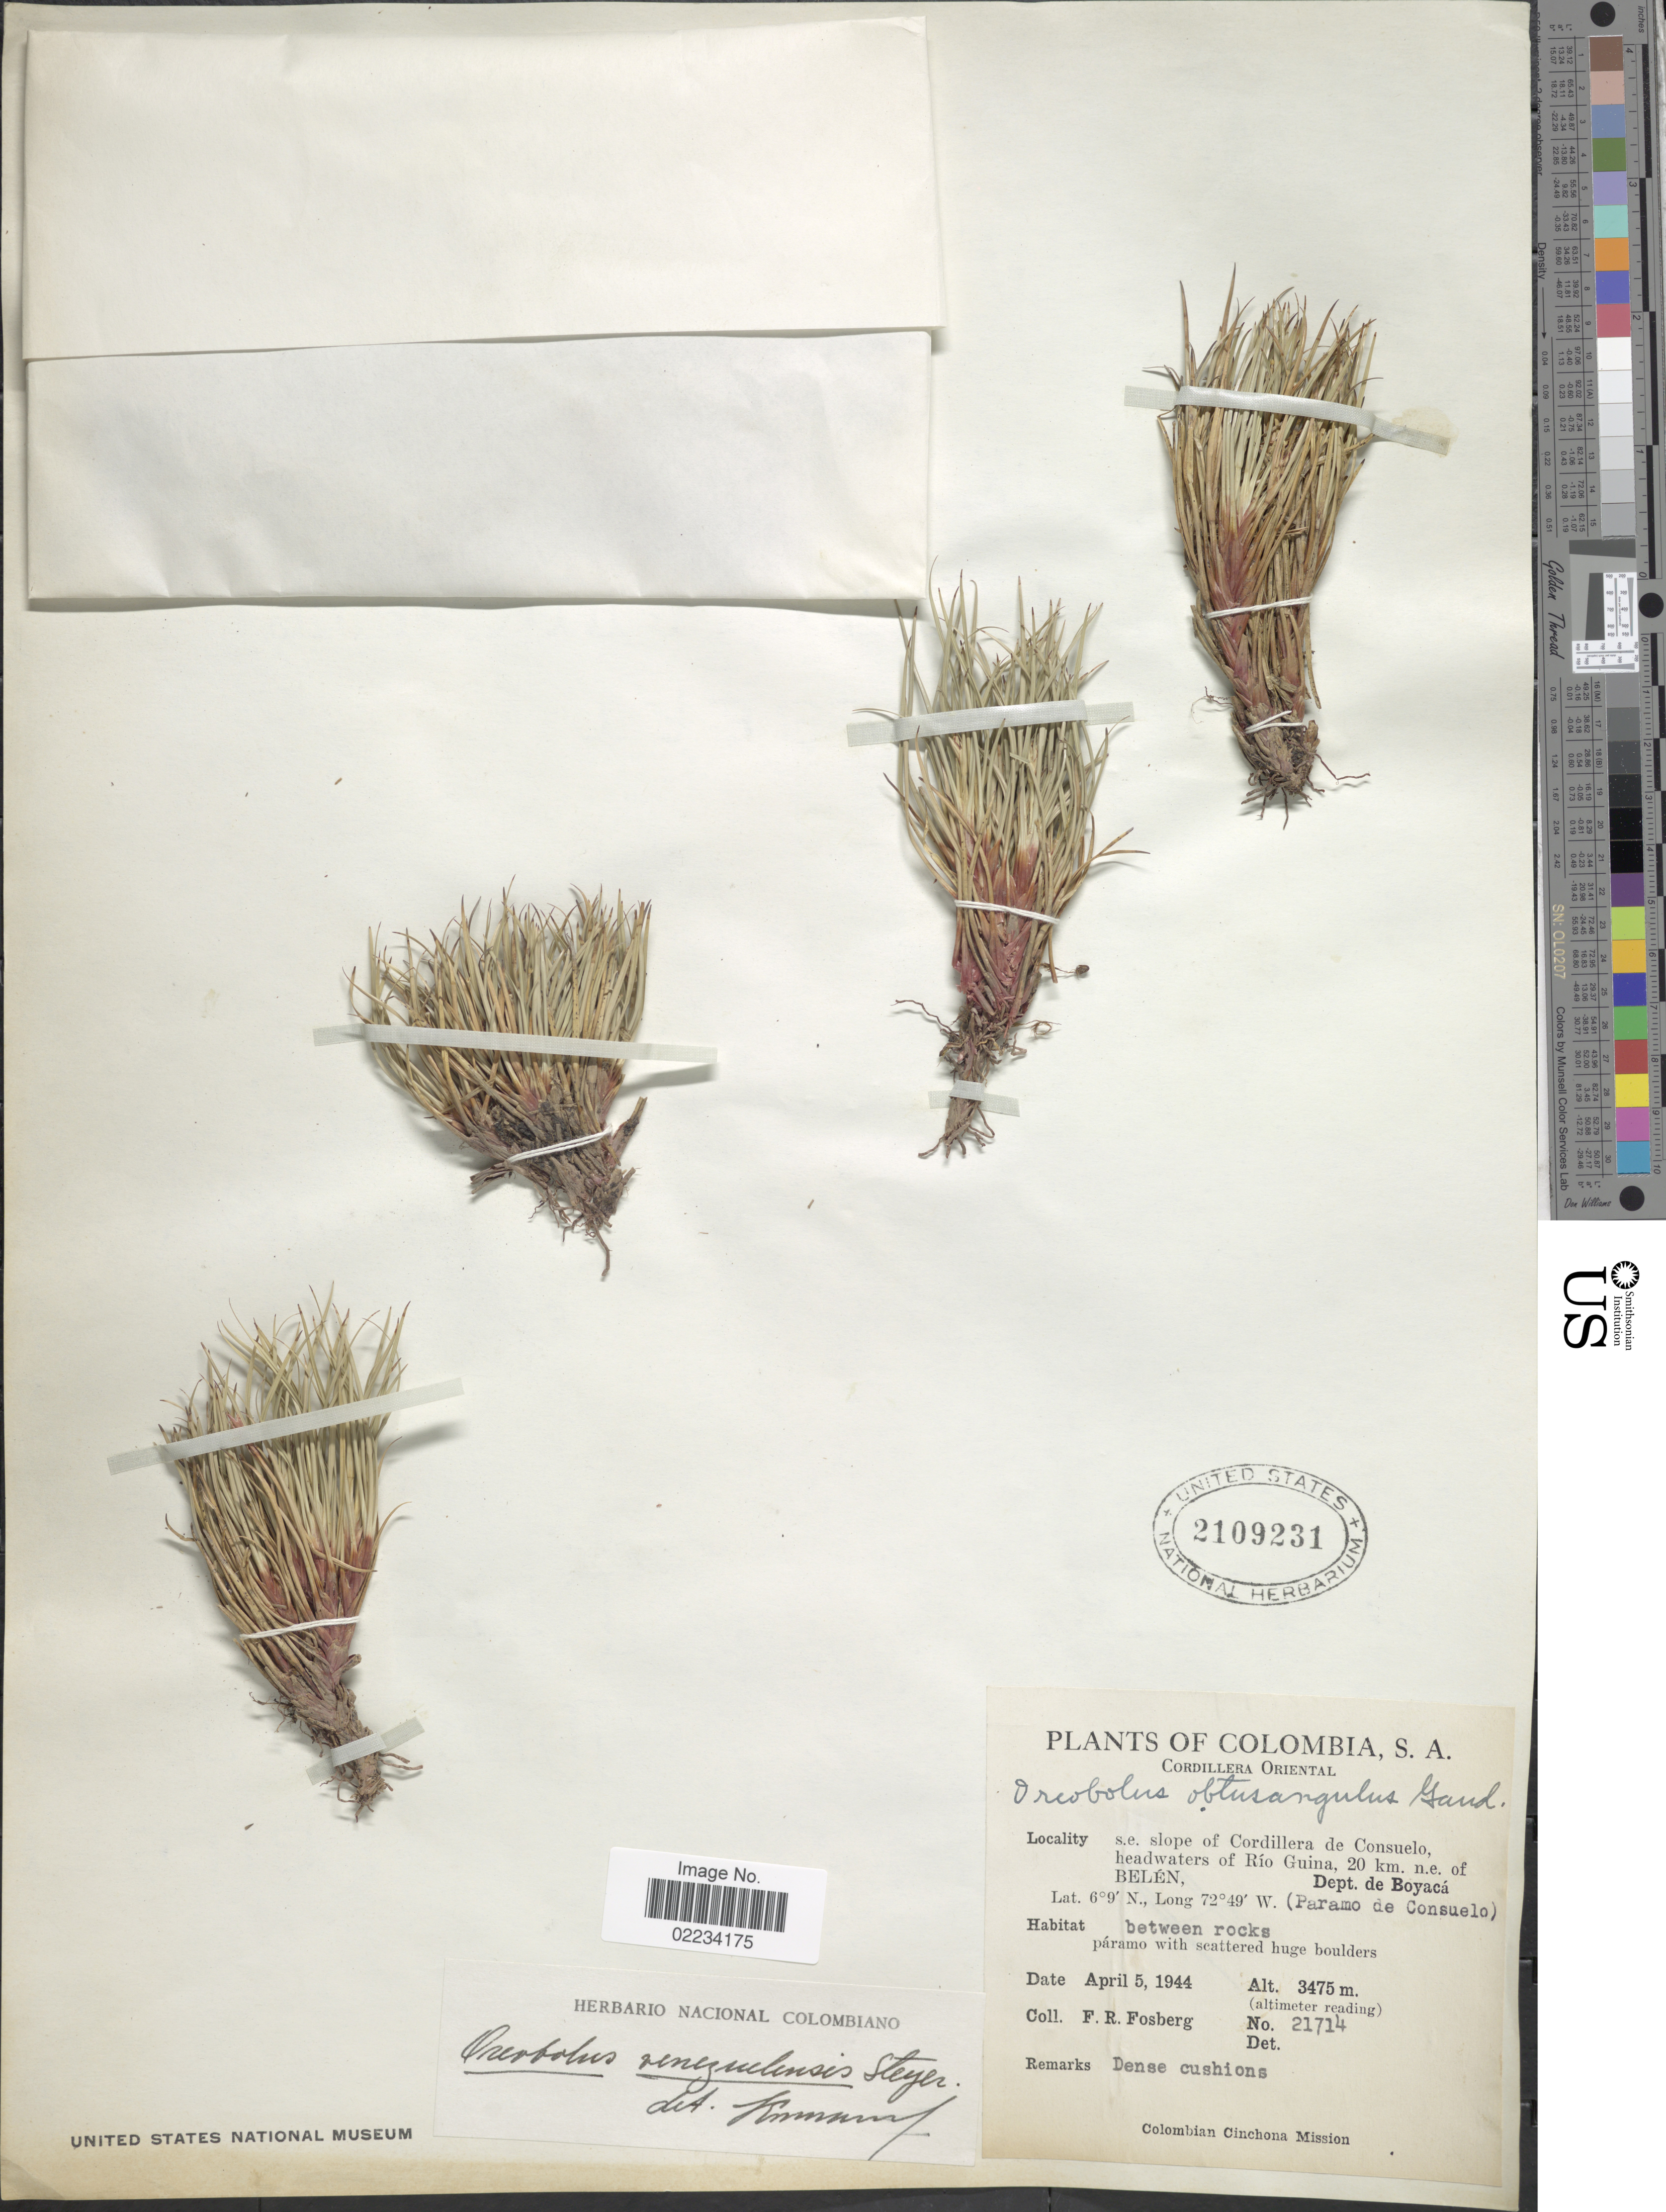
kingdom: Plantae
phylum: Tracheophyta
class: Liliopsida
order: Poales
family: Cyperaceae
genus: Oreobolus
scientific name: Oreobolus venezuelensis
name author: Steyerm.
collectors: F. R. Fosberg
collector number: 21714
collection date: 1944-04-05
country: Colombia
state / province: Boyacá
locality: Cordillera Oriental, S.E. slope of Cordillera de Consuelo, headwaters of Río Guina, 20 km n.e. of Belén Dept. de Boyacá (Paramo de Consuelo) between rocks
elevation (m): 3475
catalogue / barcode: US 2109231